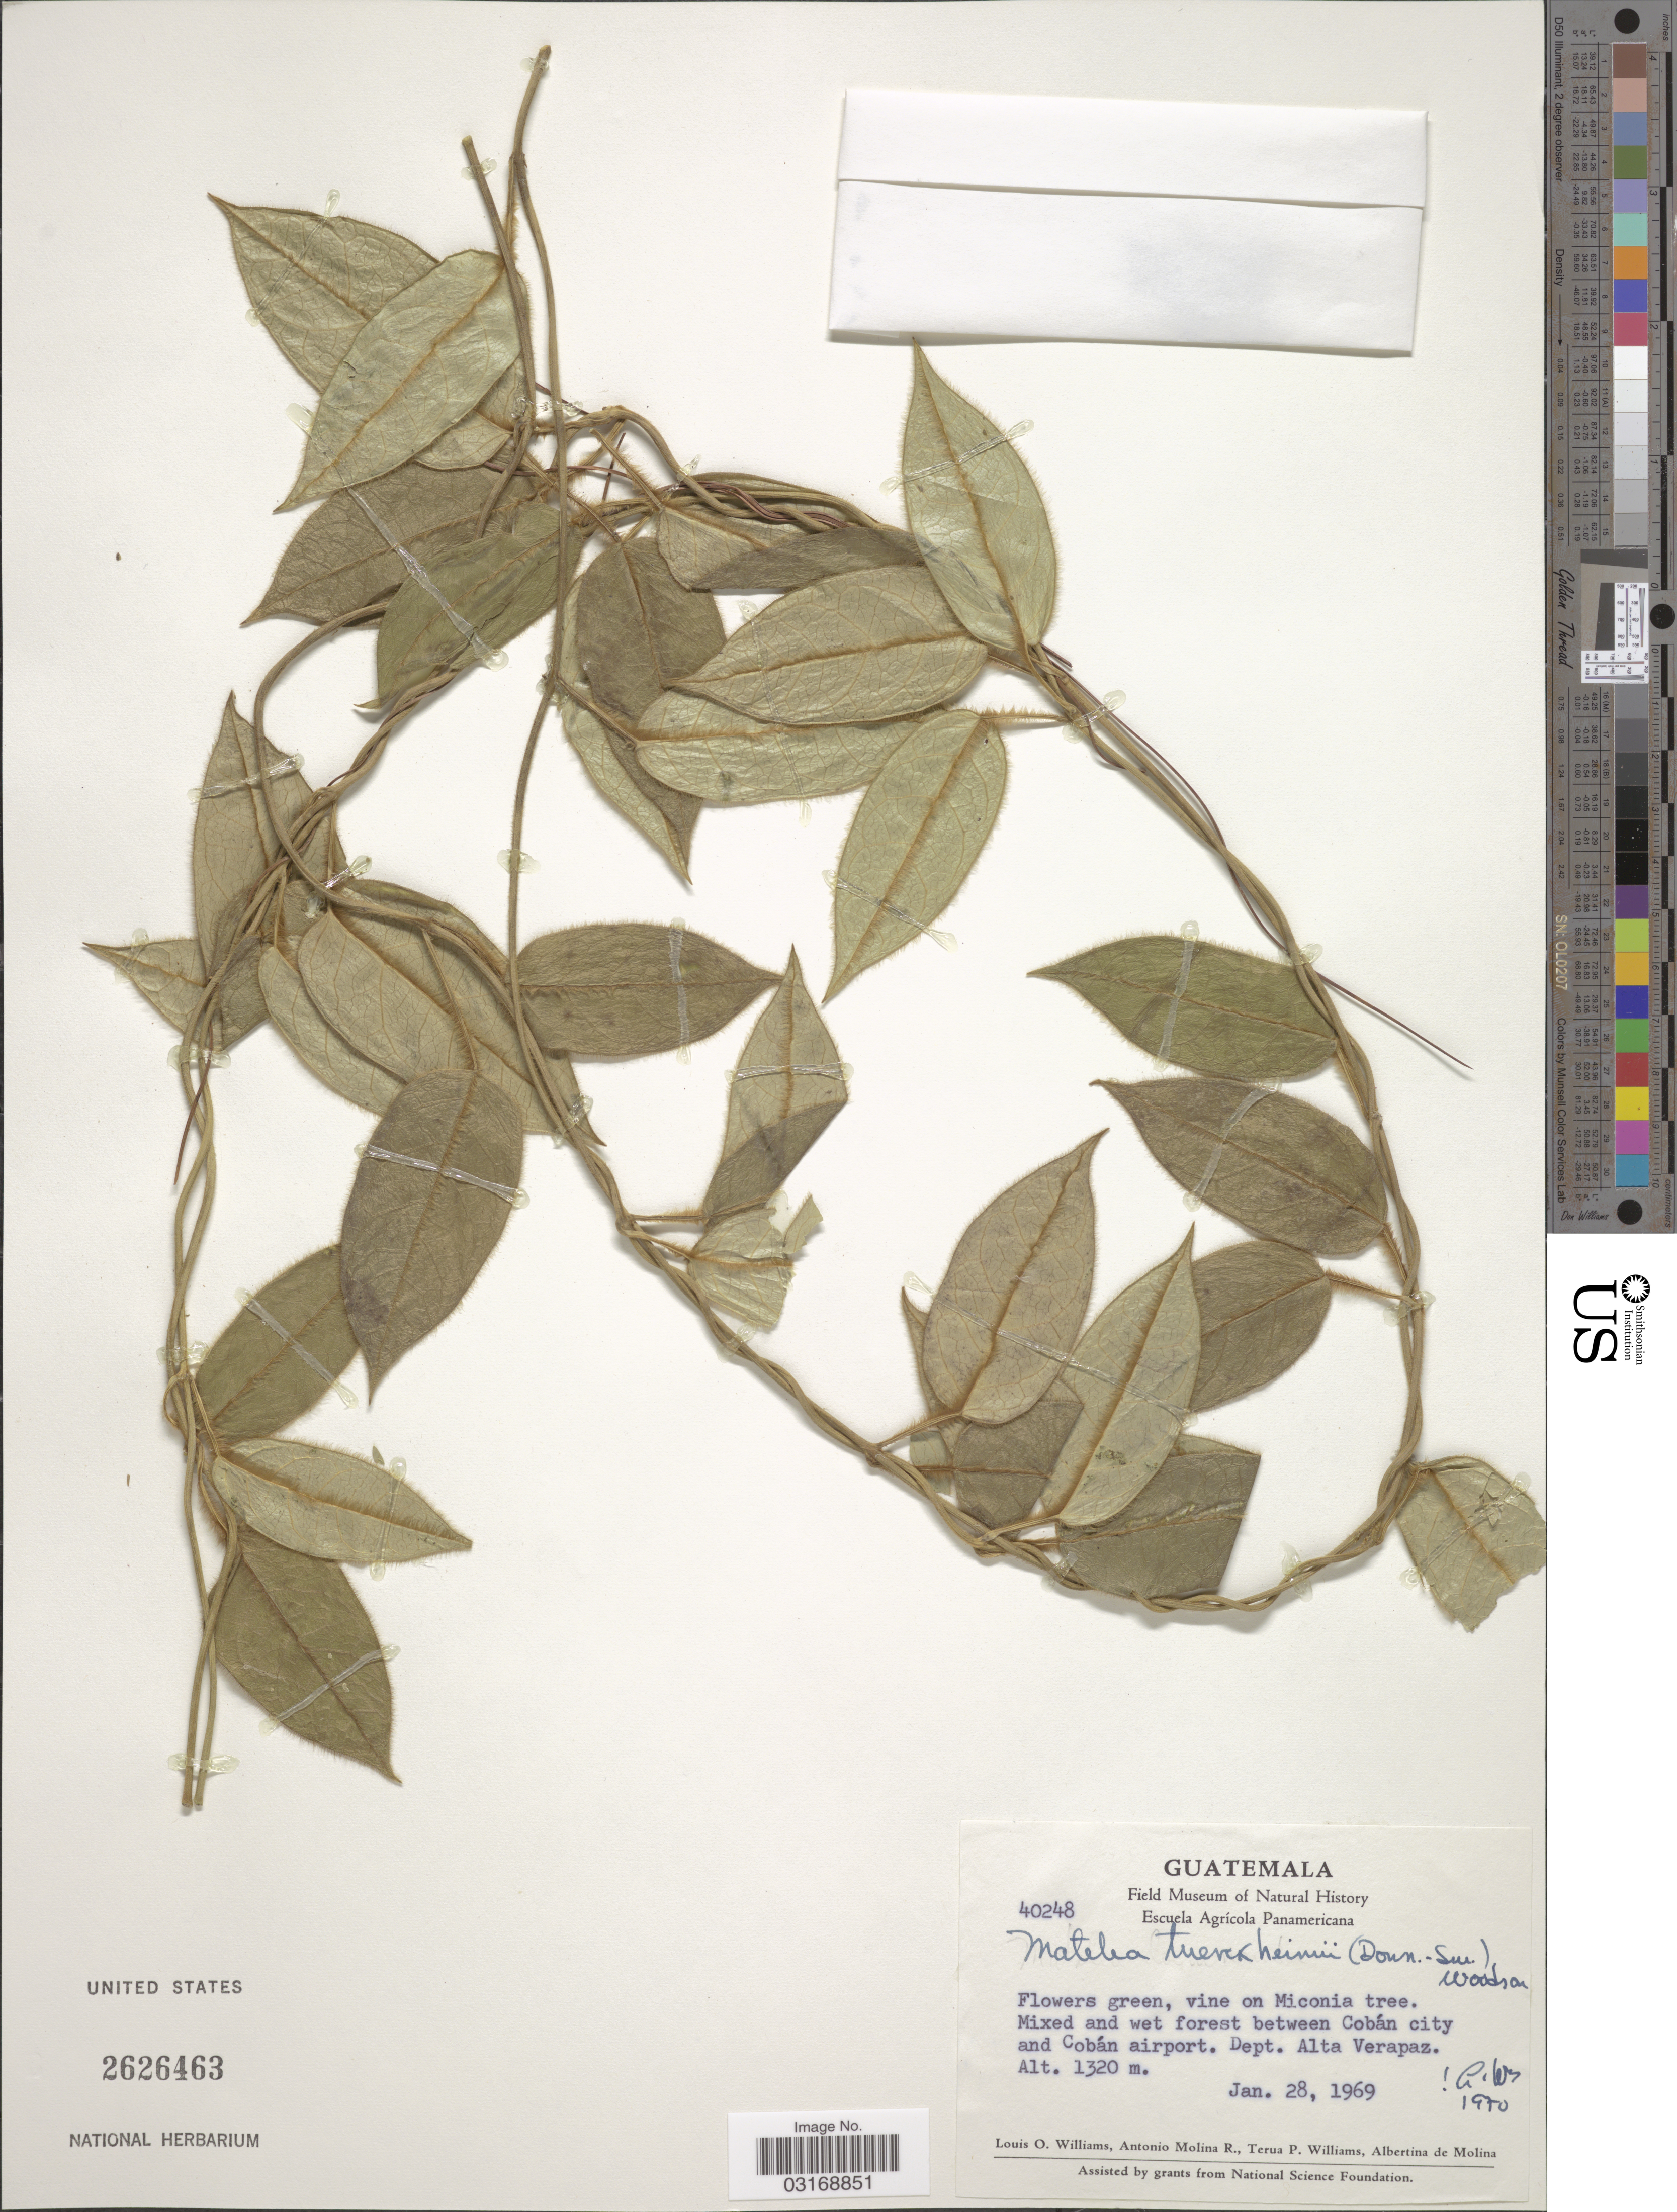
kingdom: Plantae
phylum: Tracheophyta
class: Magnoliopsida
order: Gentianales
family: Apocynaceae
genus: Matelea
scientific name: Matelea tuerckheimii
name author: (Donn. Sm.) Woodson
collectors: L. O. Williams, A. Molina R., T. Williams & A. R. Molina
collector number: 40248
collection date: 1969-01-28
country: Guatemala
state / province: Alta Verapaz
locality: Mixed and wet forest between Cobán city and Cobán airport. Dept. Alta Verapaz.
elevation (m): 1320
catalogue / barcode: US 2626463